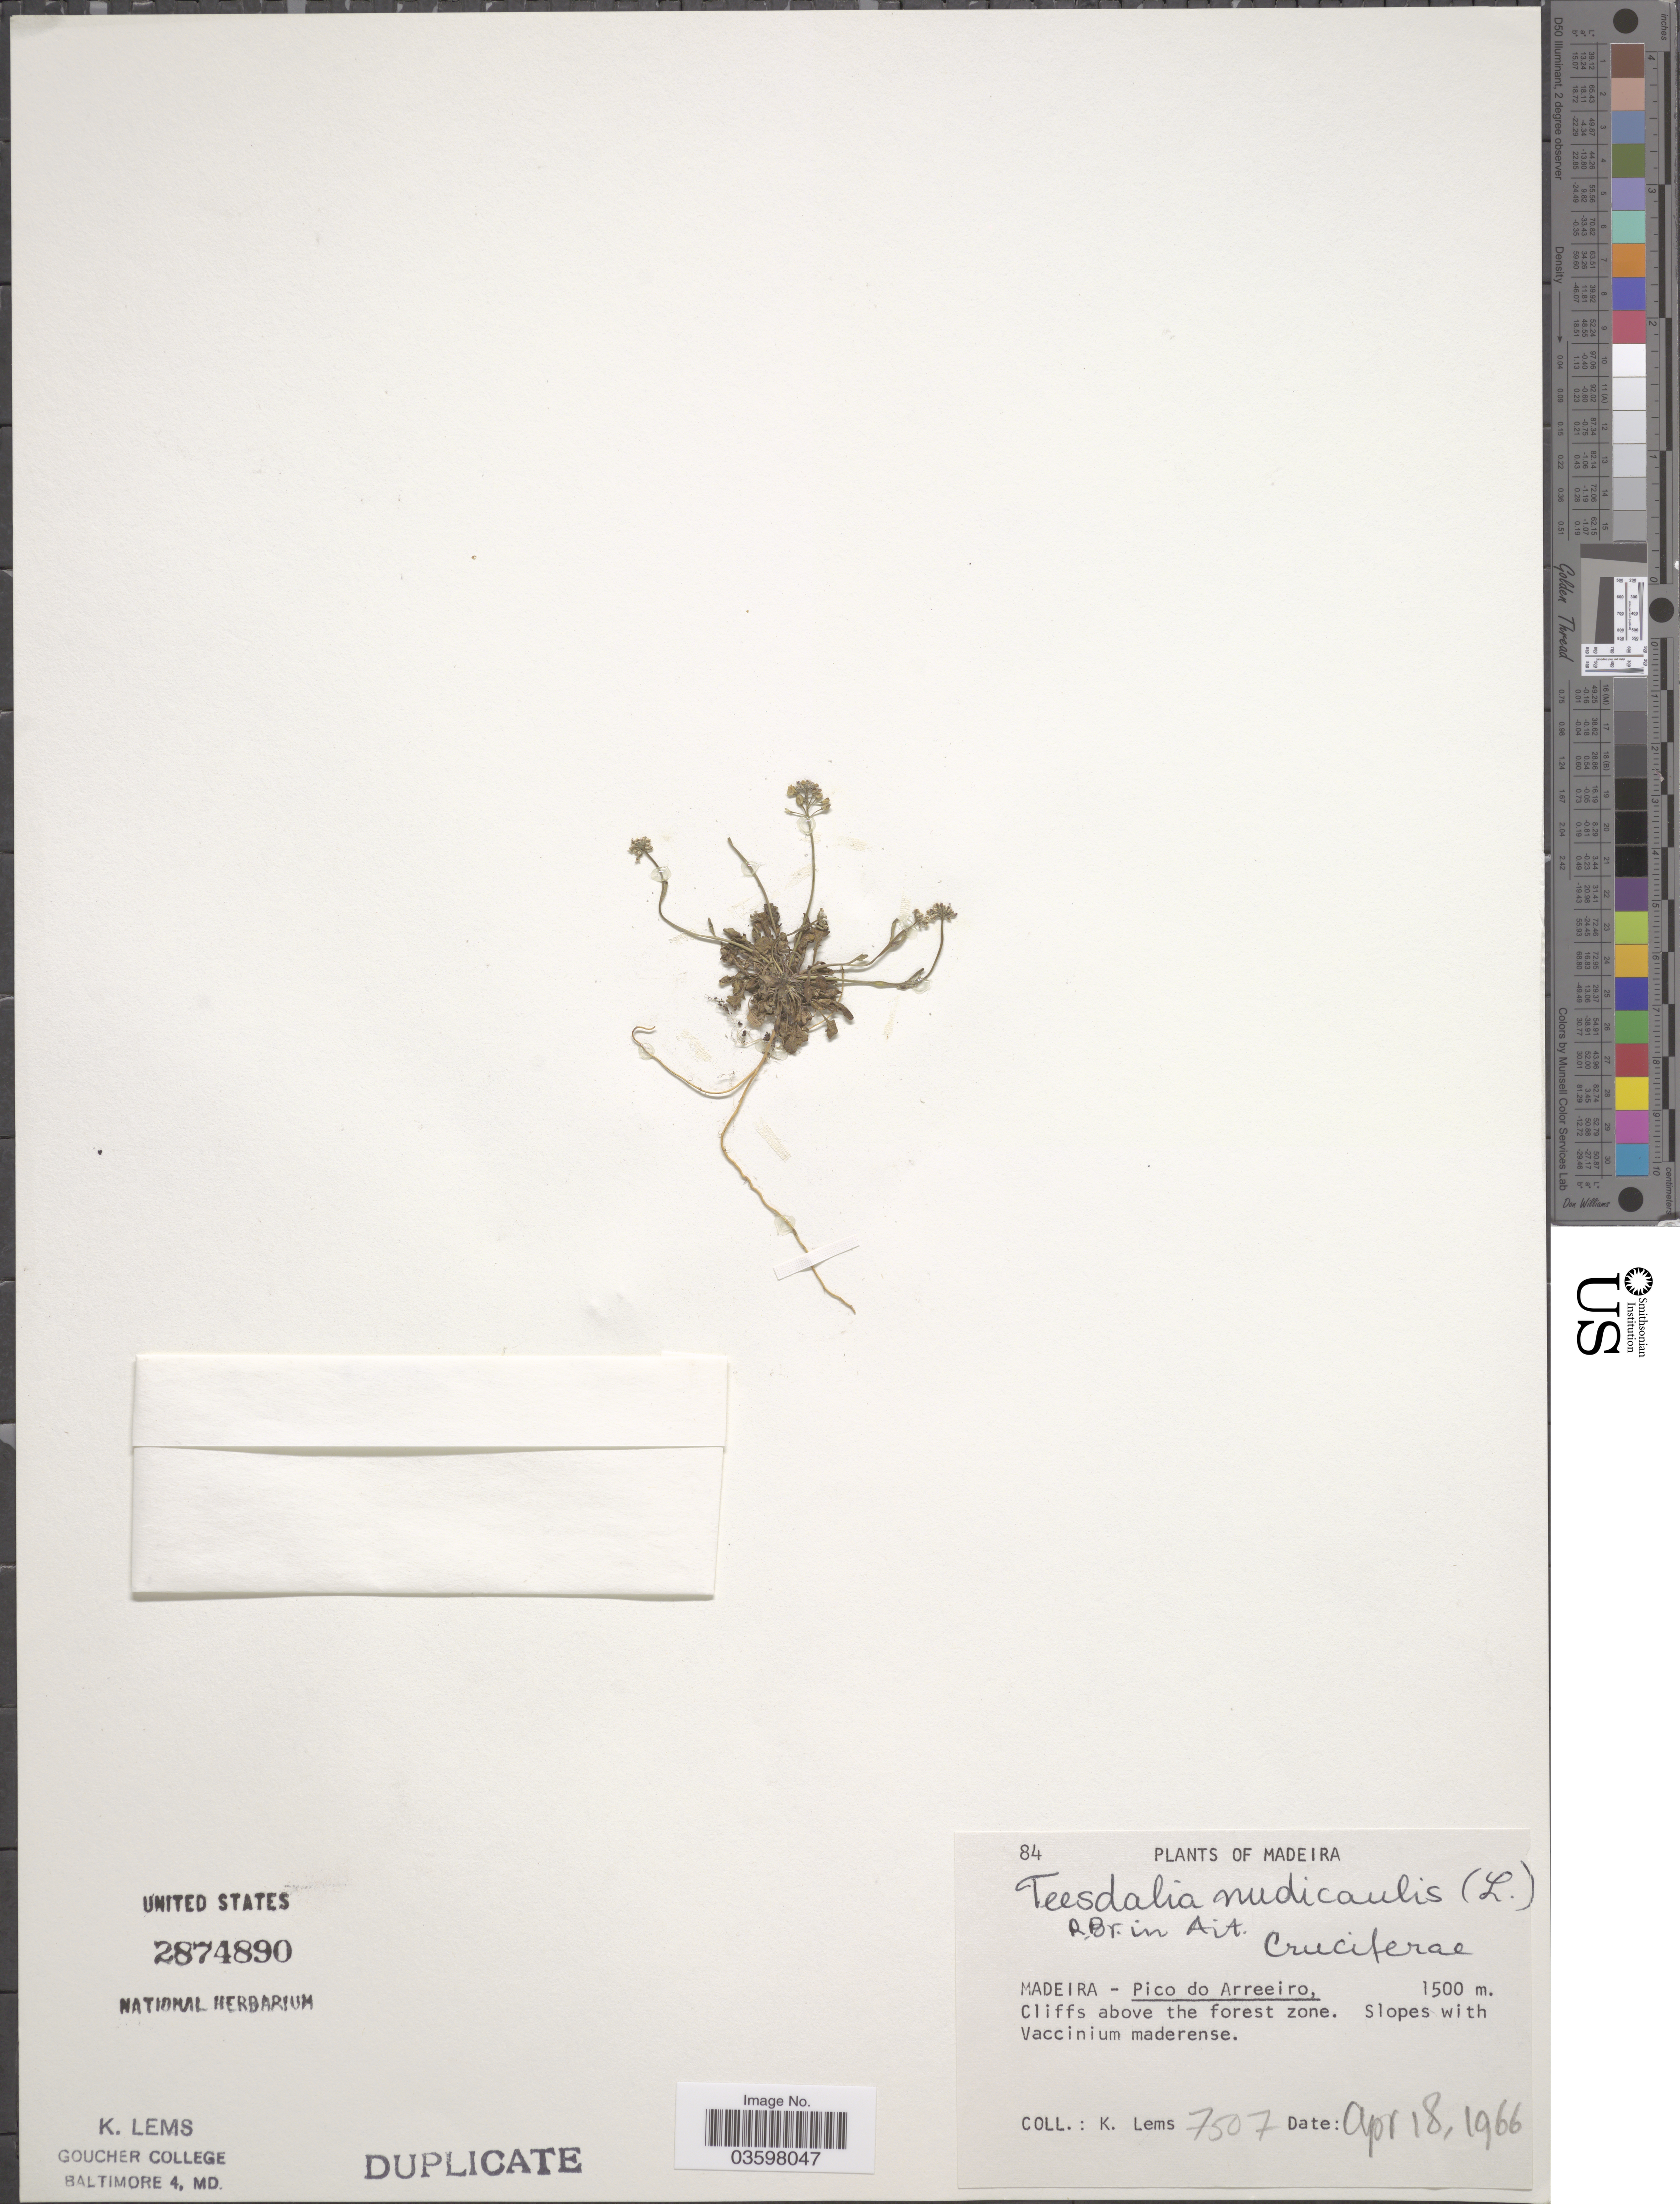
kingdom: Plantae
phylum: Tracheophyta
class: Magnoliopsida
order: Brassicales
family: Brassicaceae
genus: Teesdalia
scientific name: Teesdalia nudicaulis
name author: (L.) W.T. Aiton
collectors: K. Lems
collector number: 7507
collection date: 1966-04-18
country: Portugal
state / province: Madeira (Aut. Reg.)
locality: Pico de Arreeiro, Cliffs above the forest zone.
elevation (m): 1500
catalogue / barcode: US 2874890